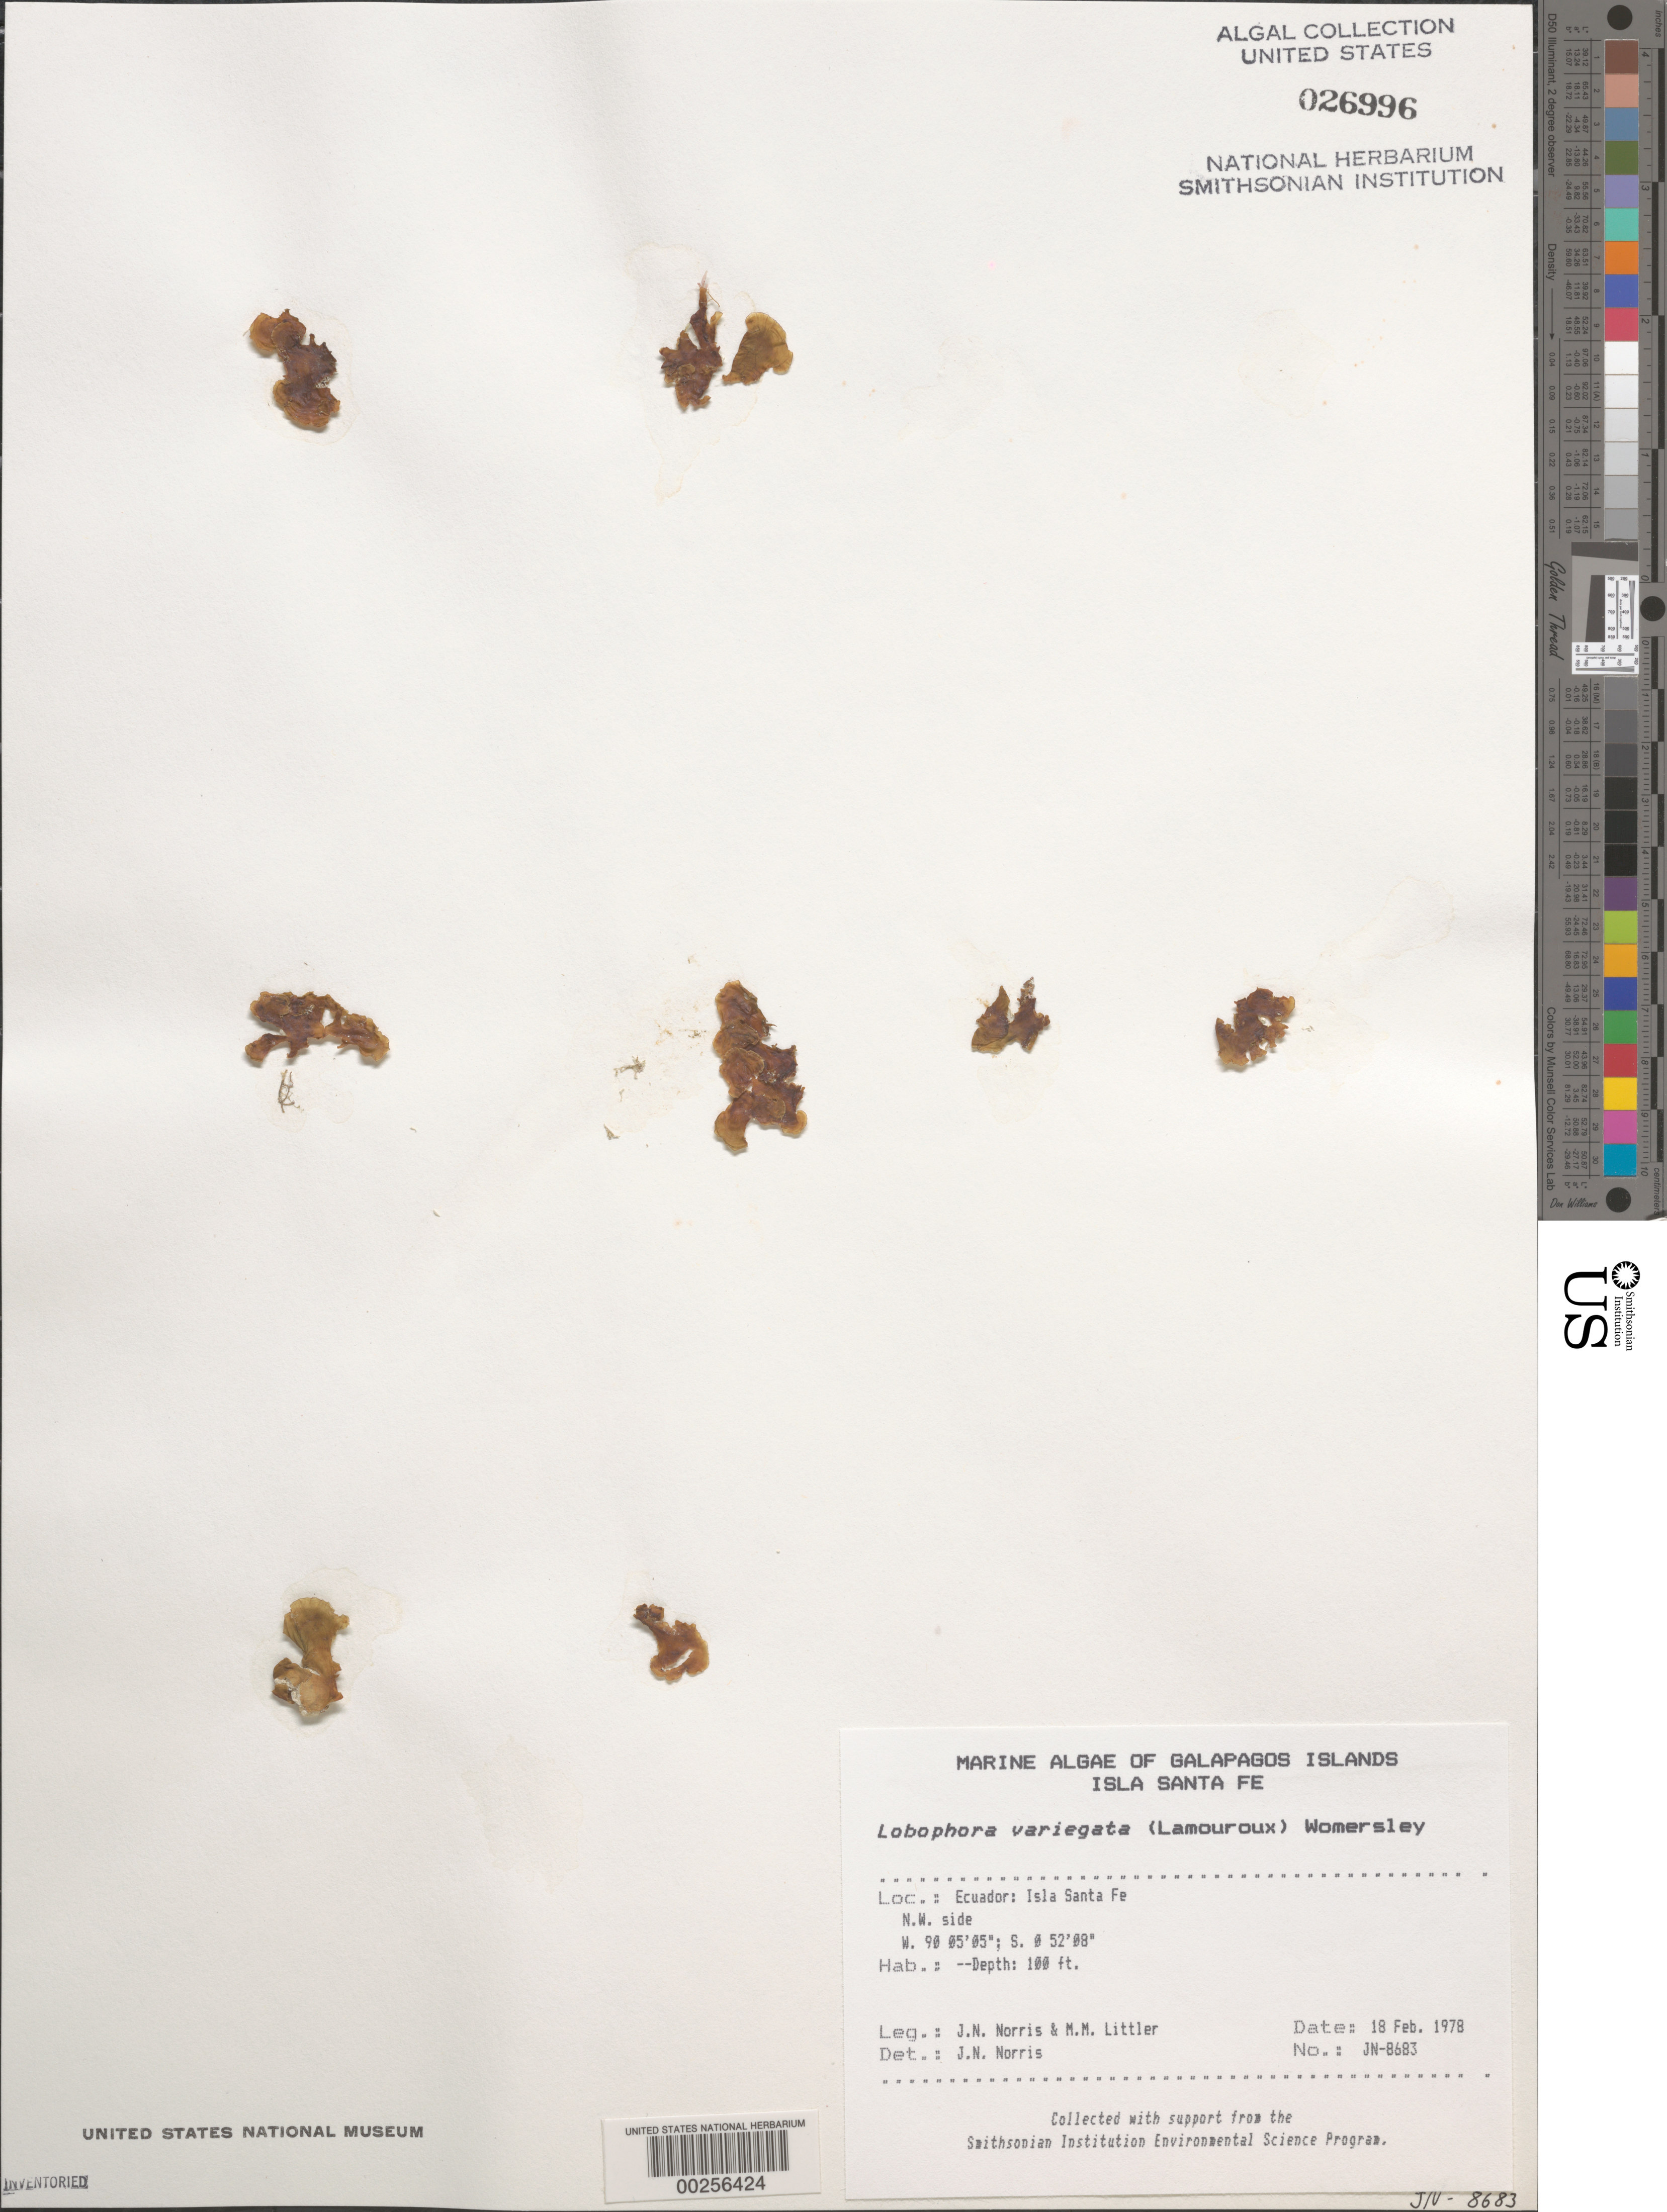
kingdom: Chromista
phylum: Ochrophyta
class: Phaeophyceae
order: Dictyotales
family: Dictyotaceae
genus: Lobophora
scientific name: Lobophora variegata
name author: (J.V.Lamouroux) Womersley & E.C. Oliveira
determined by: Norris, James N.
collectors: J. N. Norris & M. M. Littler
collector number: JN-8683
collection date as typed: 18 Feb 1978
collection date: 1978-02-18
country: Ecuador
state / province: Colón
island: Santa Fe [Barrington]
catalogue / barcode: US 26996